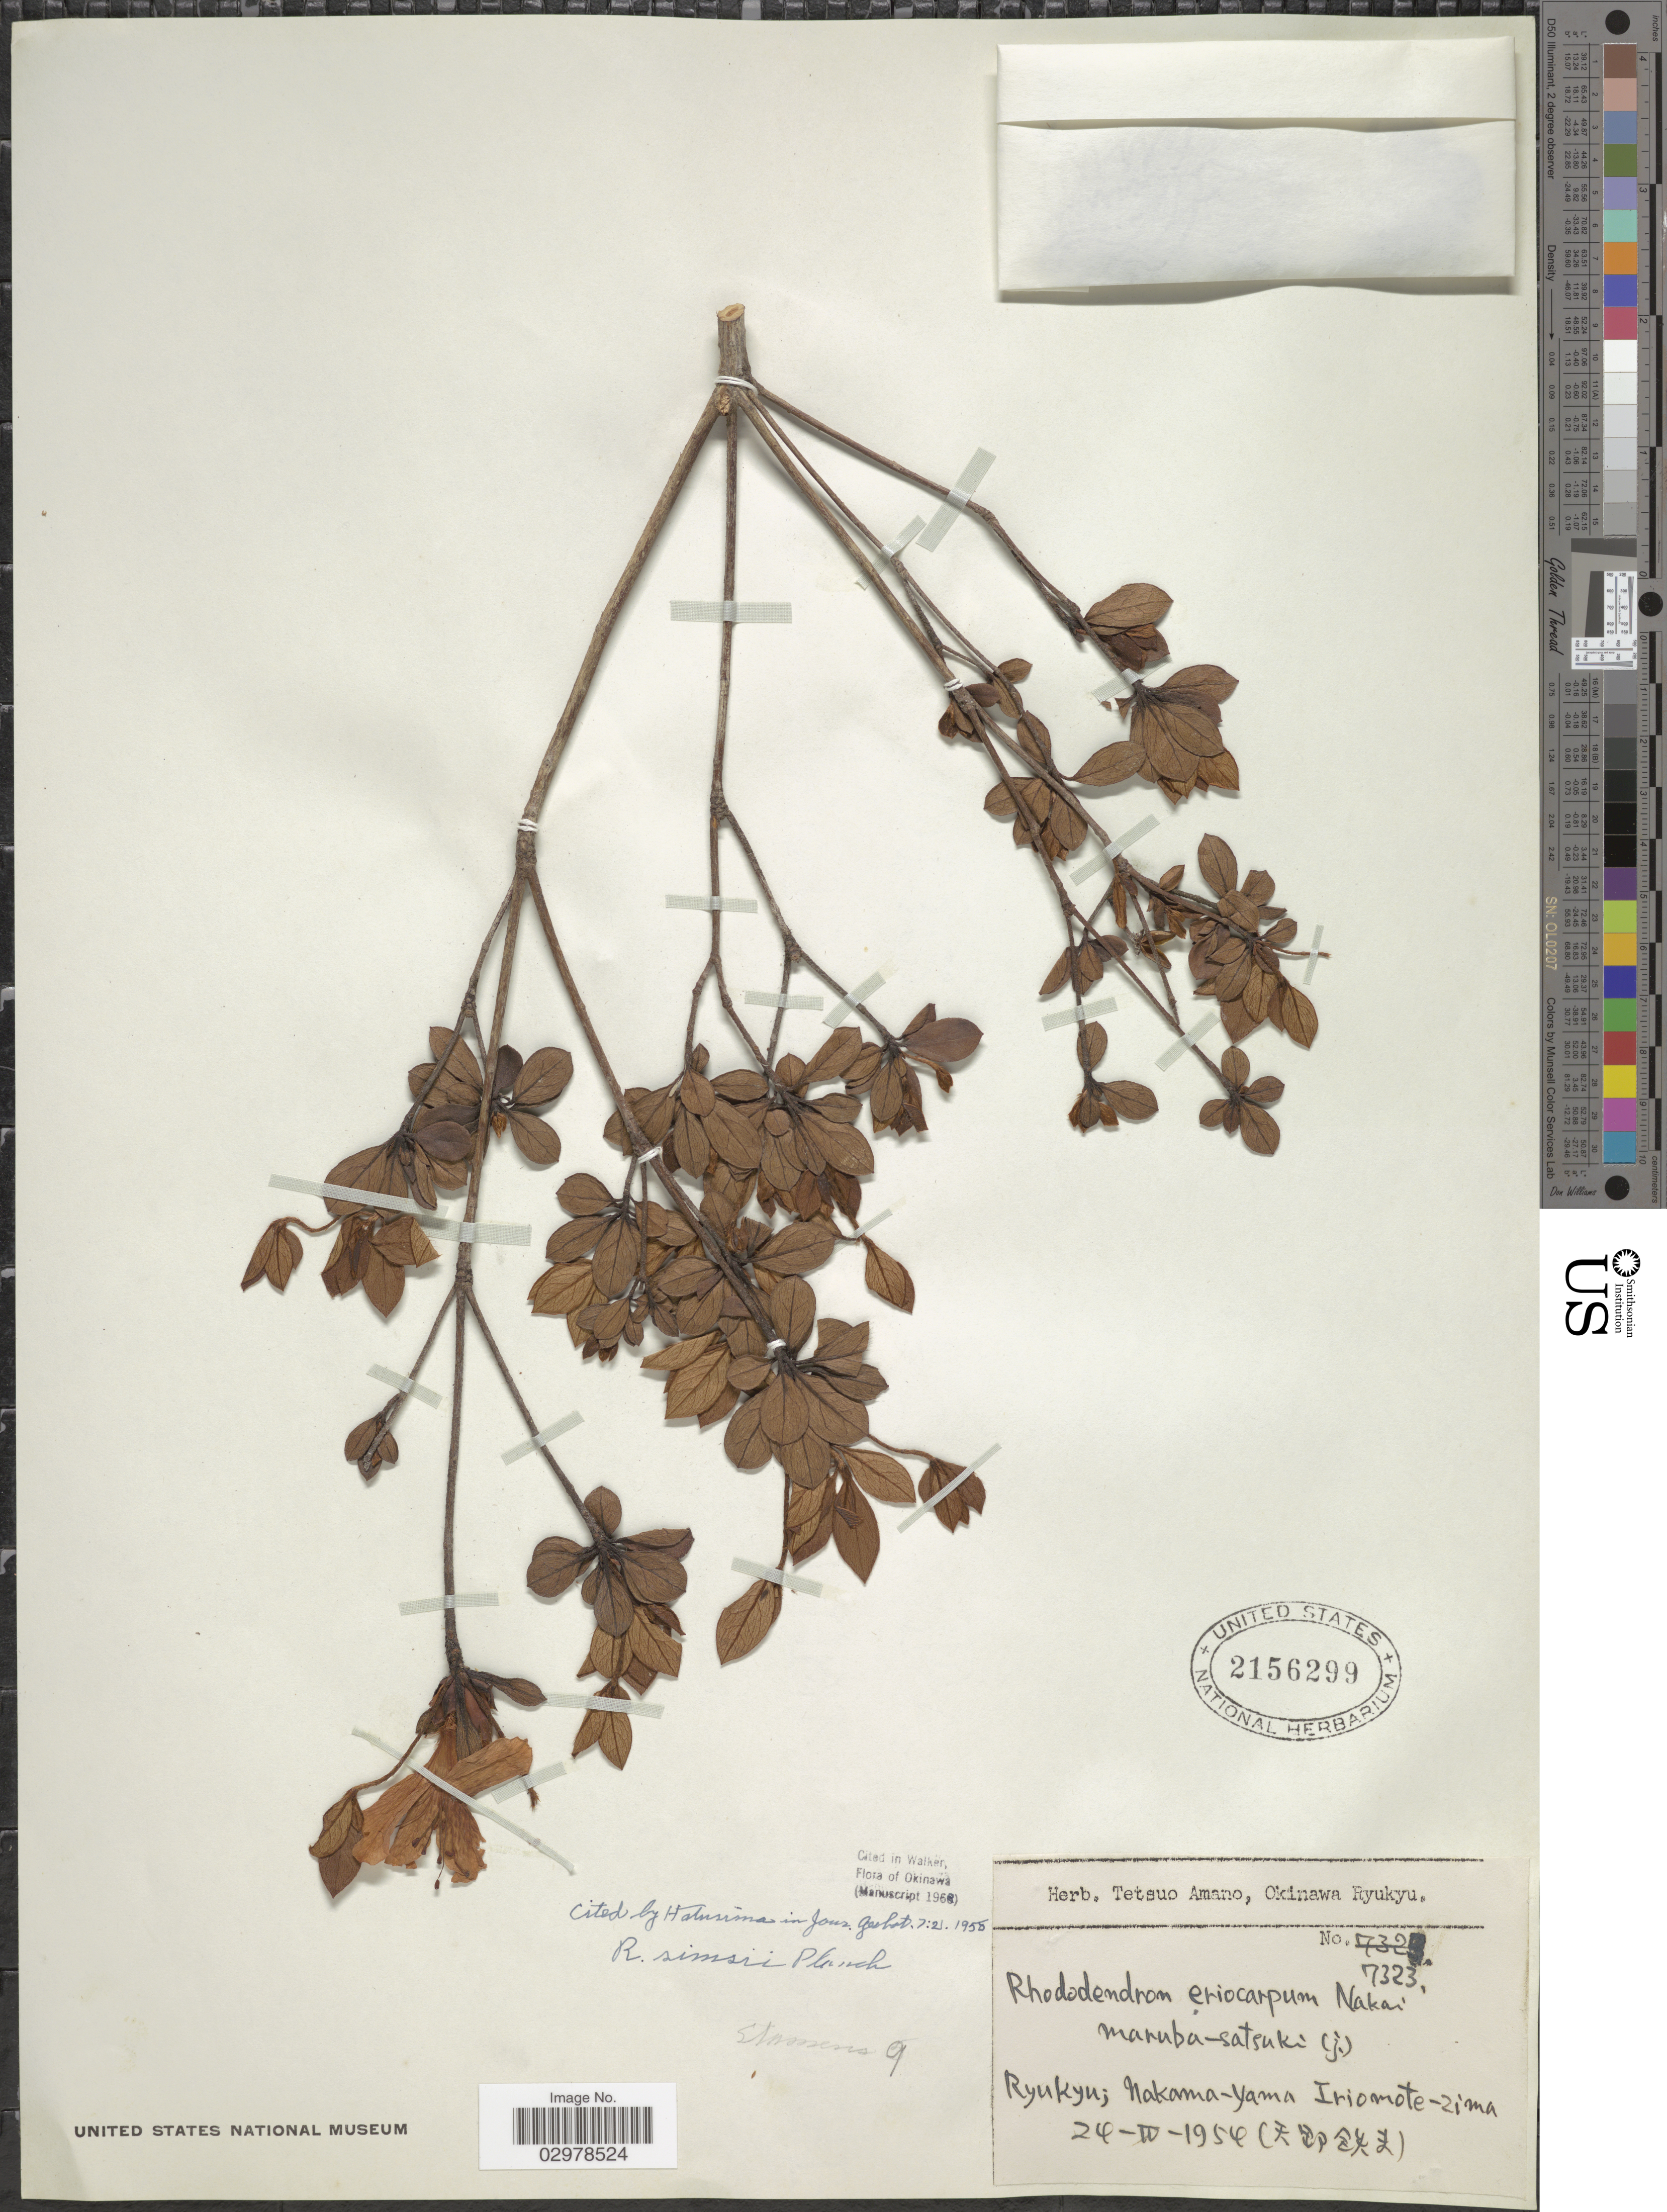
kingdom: Plantae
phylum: Tracheophyta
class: Magnoliopsida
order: Ericales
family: Ericaceae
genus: Rhododendron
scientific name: Rhododendron simsii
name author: Planch.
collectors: Ex herb. Tetsuo Amano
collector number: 7323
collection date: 1954-04-24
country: Japan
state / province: Okinawa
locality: Okinawa Ryukyu. Ryukyu; Nakama-yama, Iriomote-zima.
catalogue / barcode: US 2156299